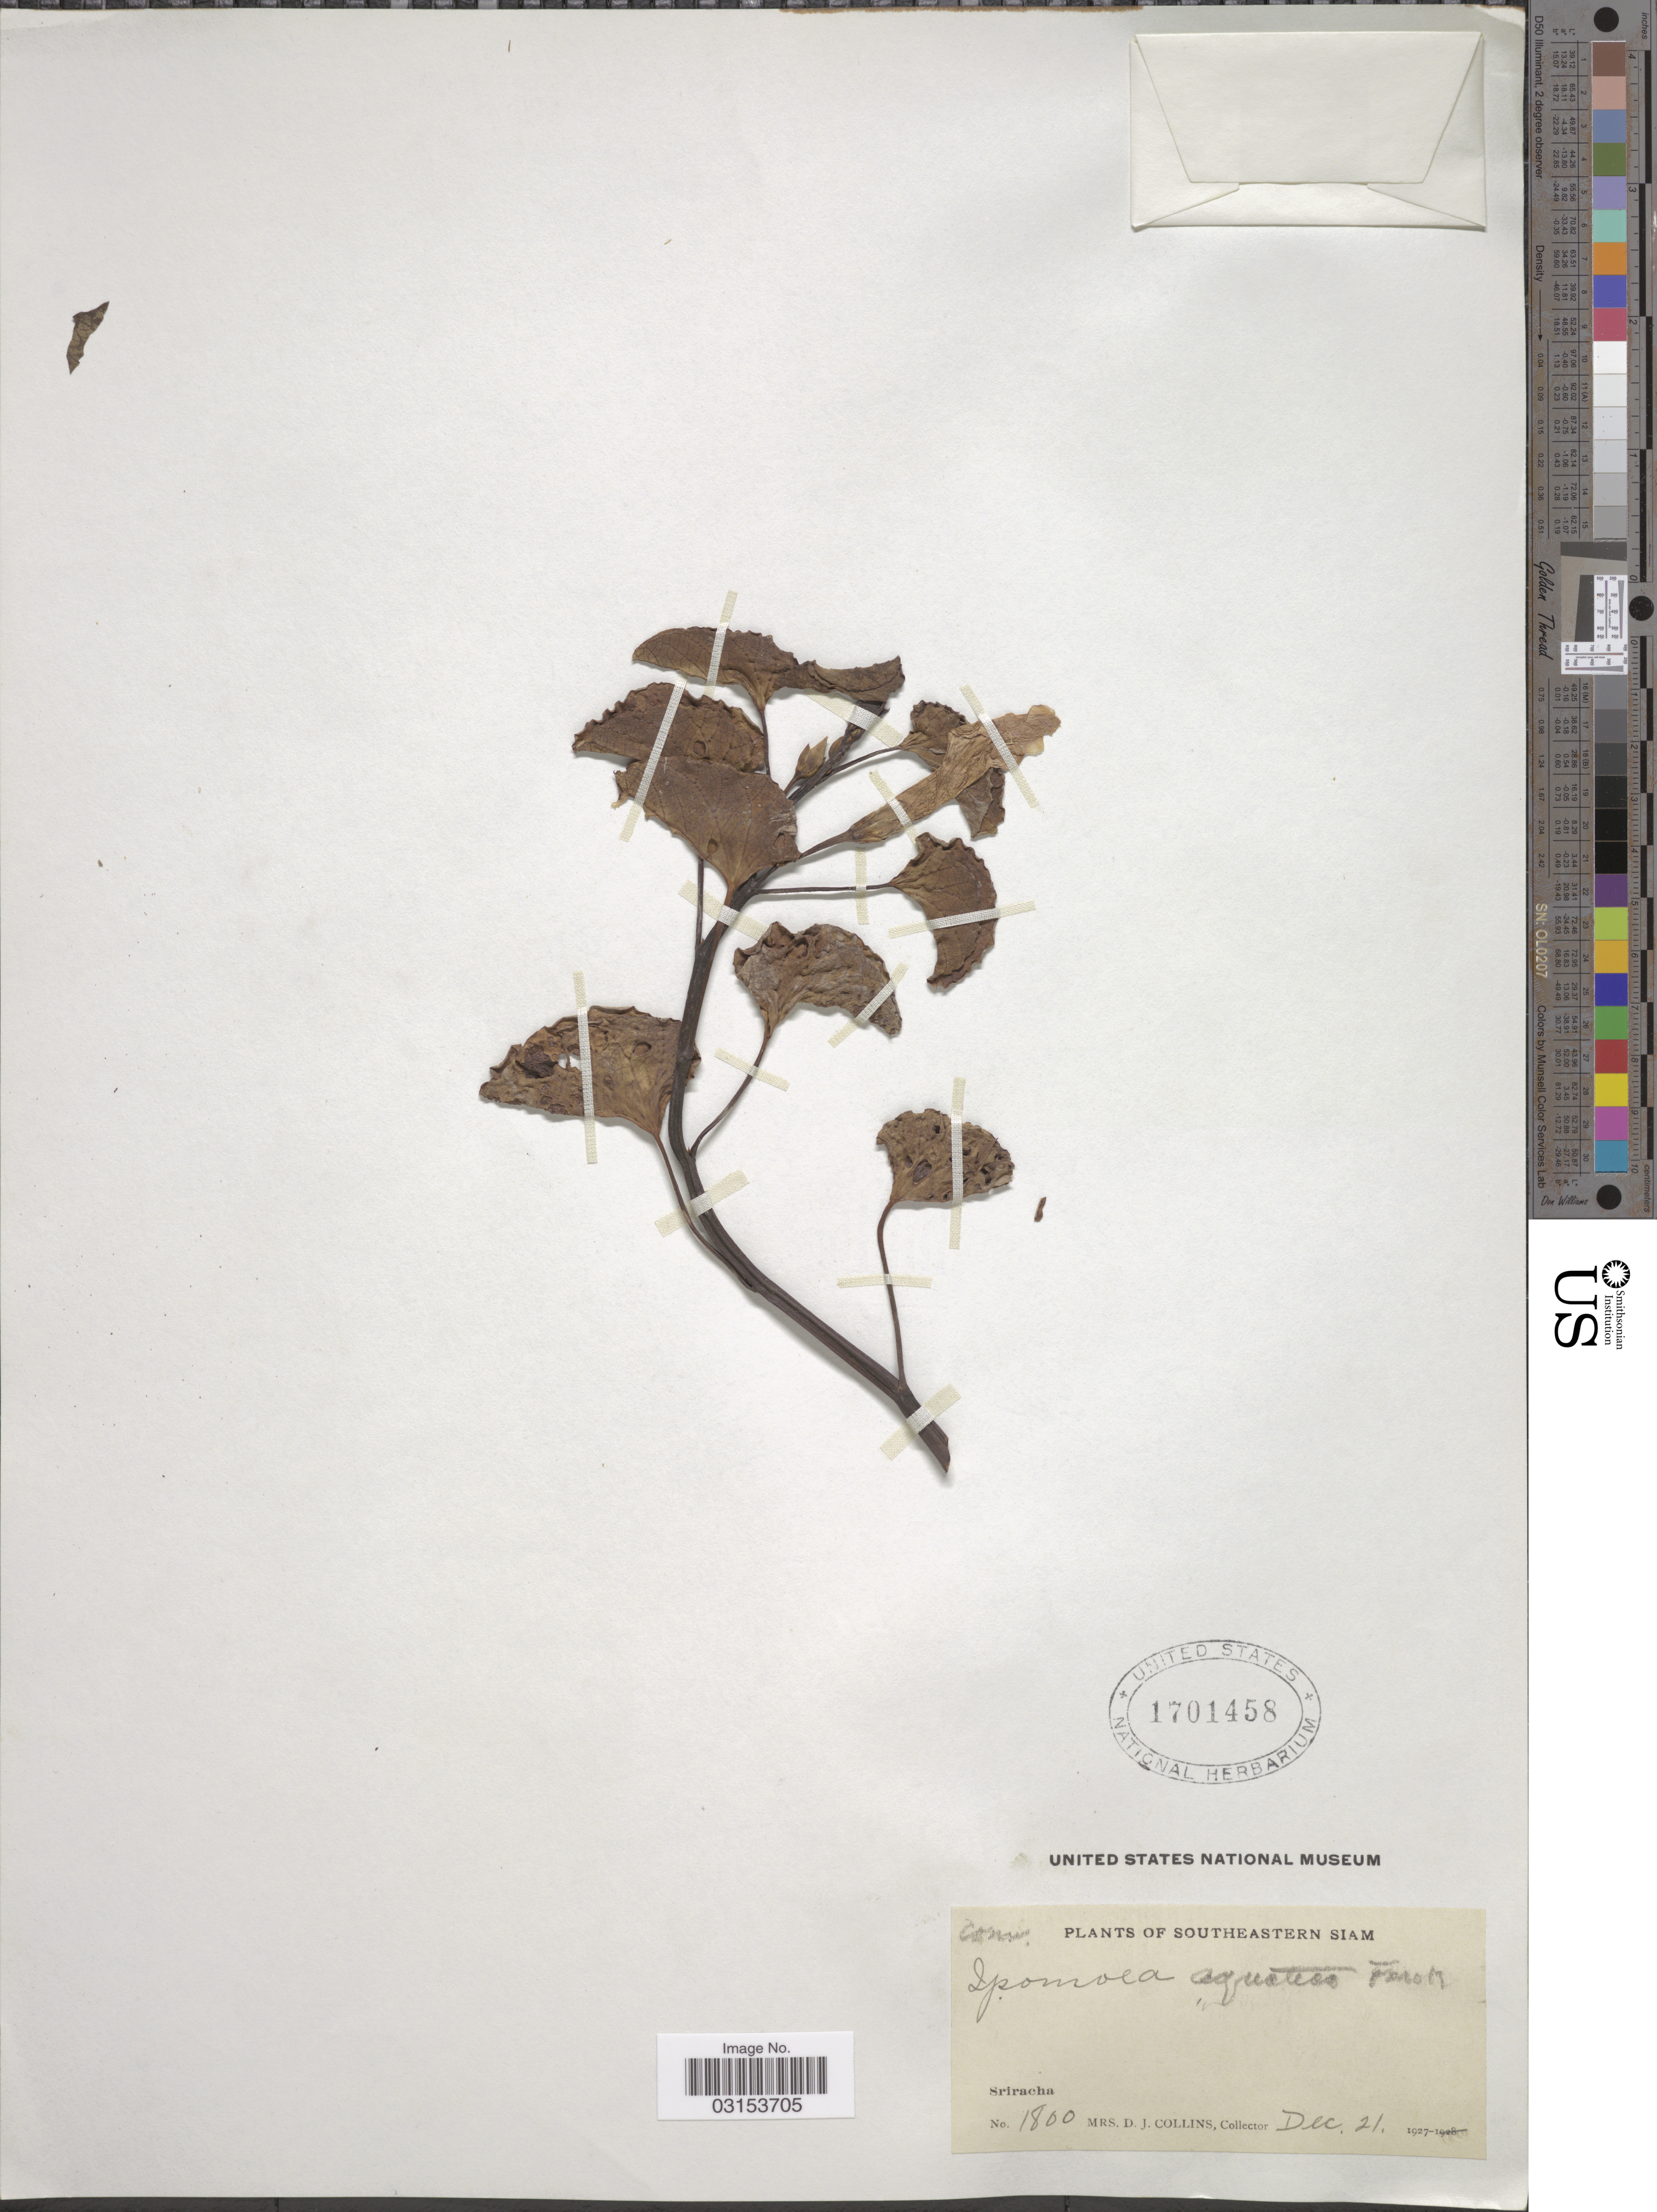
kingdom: Plantae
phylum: Tracheophyta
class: Magnoliopsida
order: Solanales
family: Convolvulaceae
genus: Ipomoea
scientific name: Ipomoea aquatica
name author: Forssk.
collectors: Mrs. D. J. Collins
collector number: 1800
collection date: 1927-12-21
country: Thailand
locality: Southeastern Siam. Sriracha.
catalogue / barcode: US 1701458